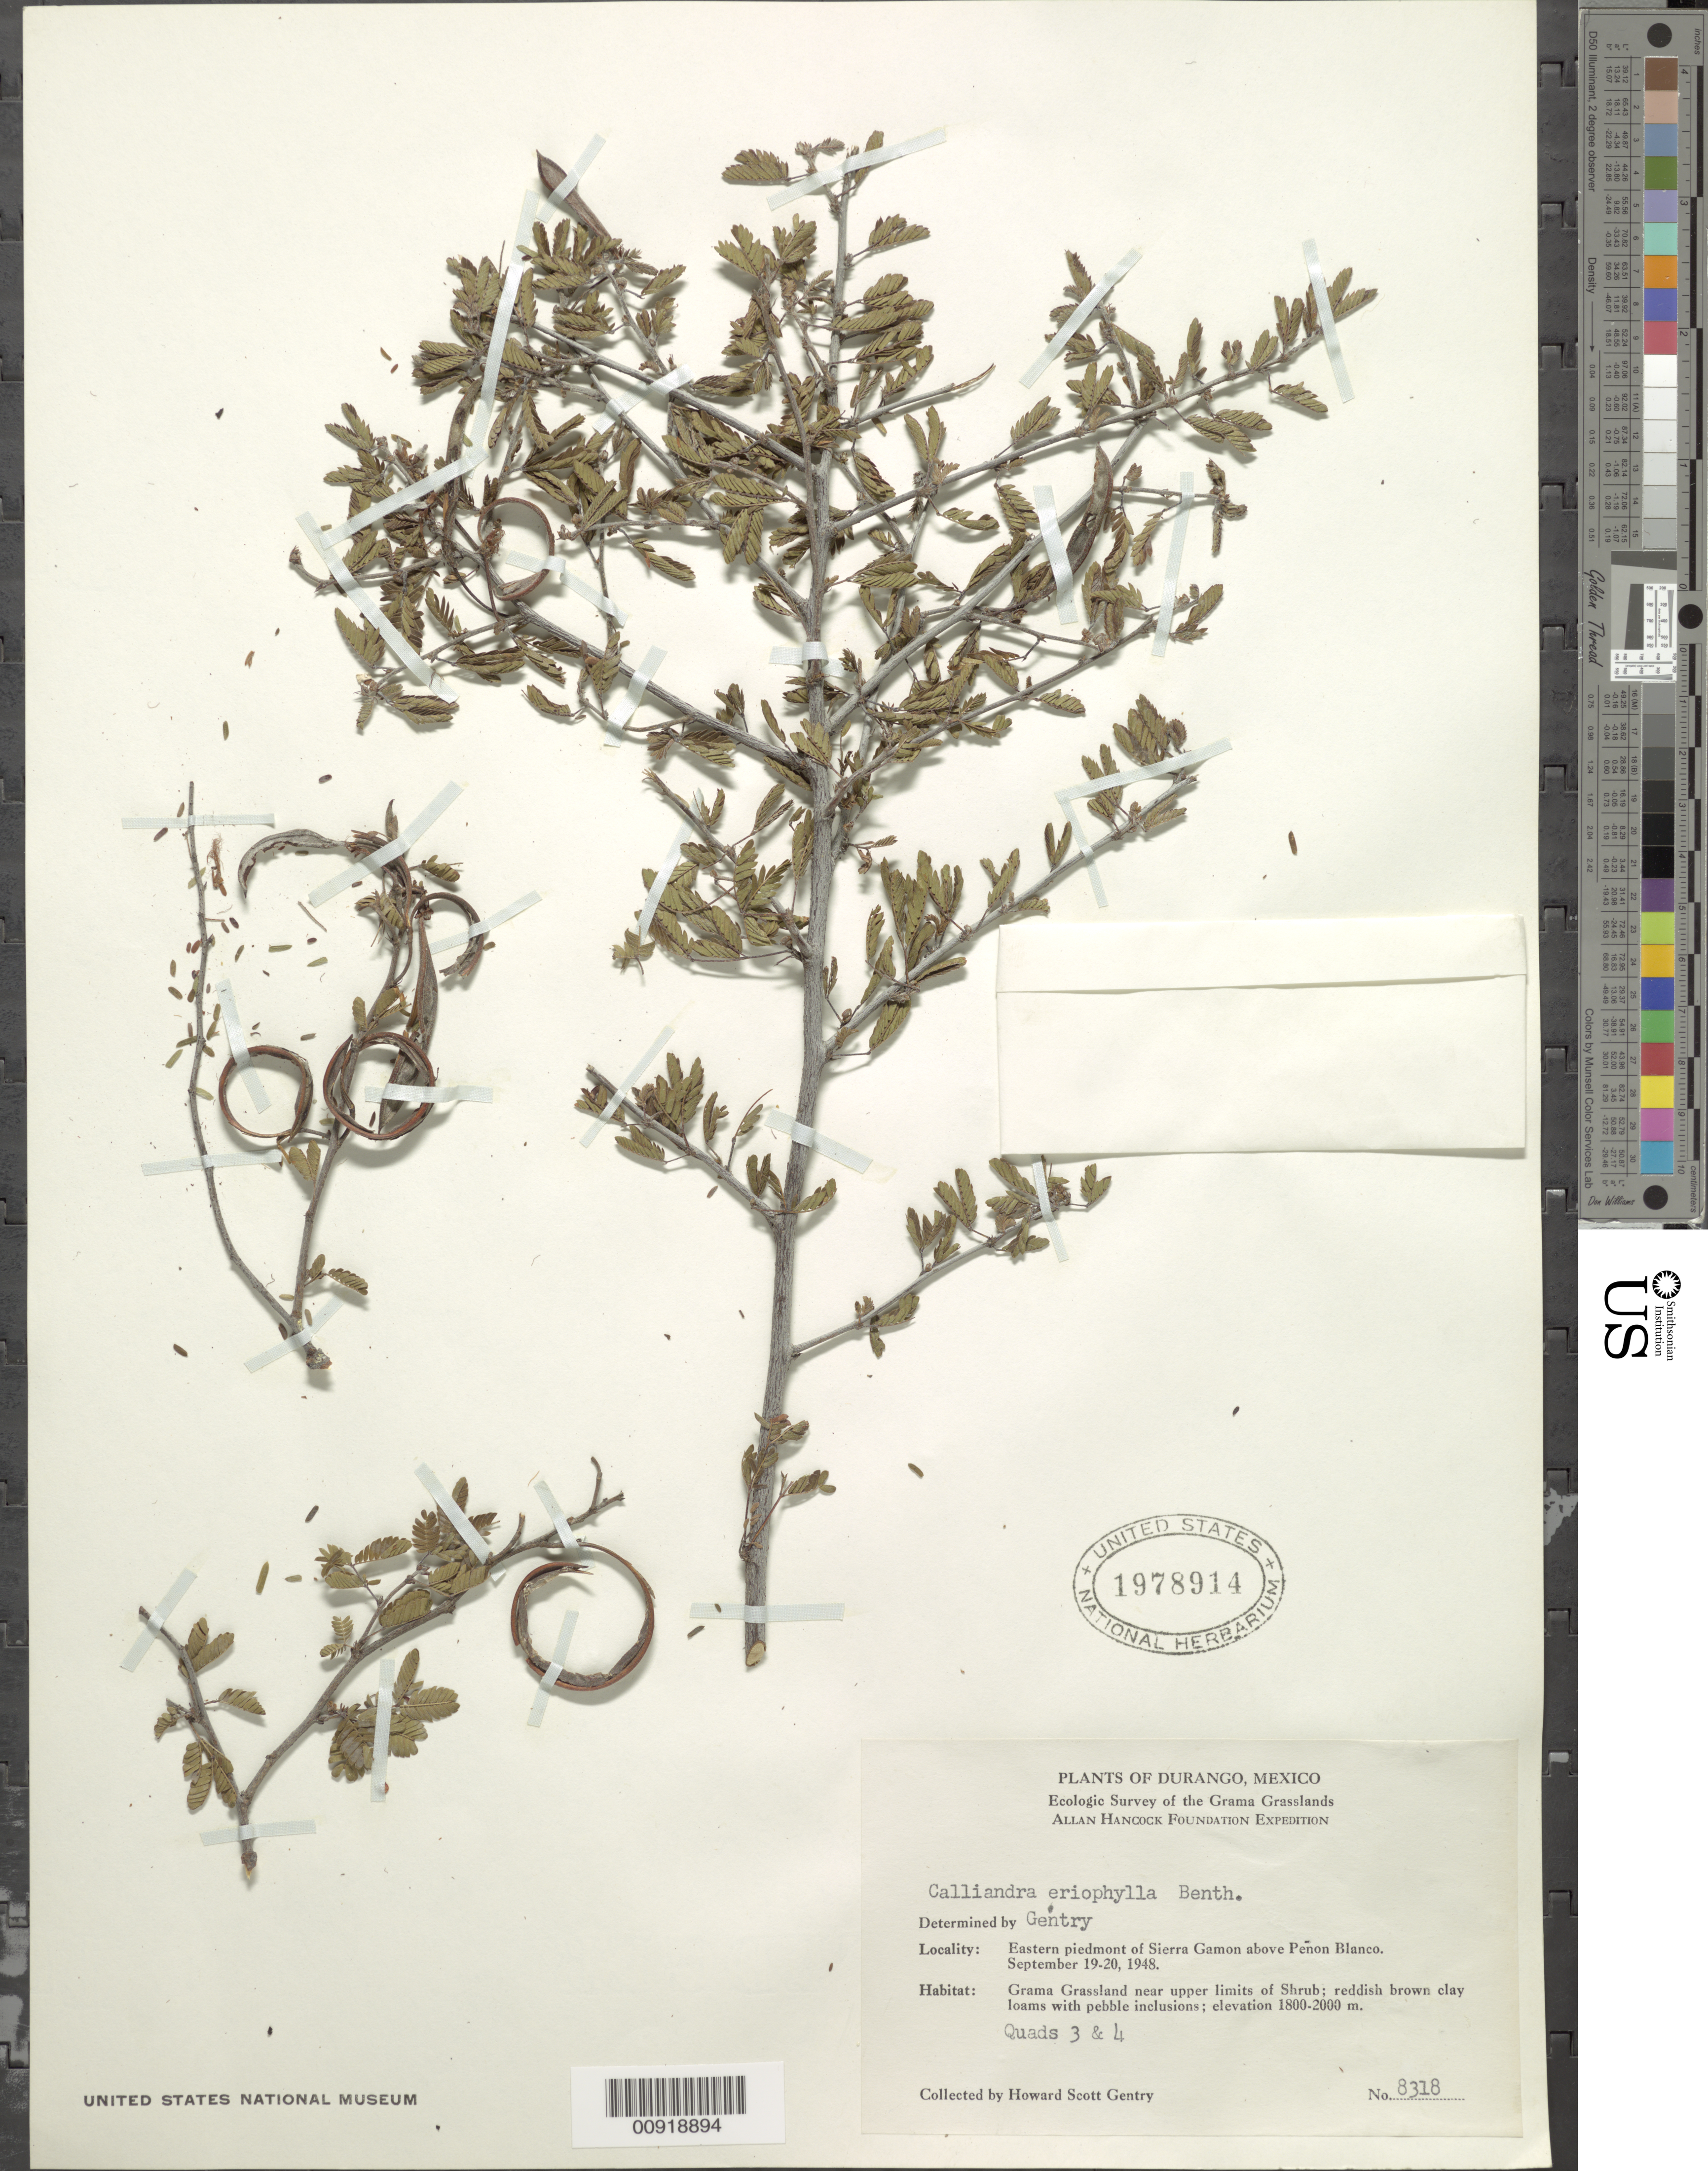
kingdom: Plantae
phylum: Tracheophyta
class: Magnoliopsida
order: Fabales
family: Fabaceae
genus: Calliandra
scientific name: Calliandra eriophylla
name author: Benth.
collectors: H. S. Gentry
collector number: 8318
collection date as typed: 19 Sep 1948 to 20 Sep 1948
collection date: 1948-09-19/1948-09-20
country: Mexico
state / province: Durango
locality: Eastern piedmont of Sierra Gamon above Peñon Blanco.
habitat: Grama Grassland near upper limits of shrub; reddish brown clay loams with pebble inclusions.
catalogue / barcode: US 1978914